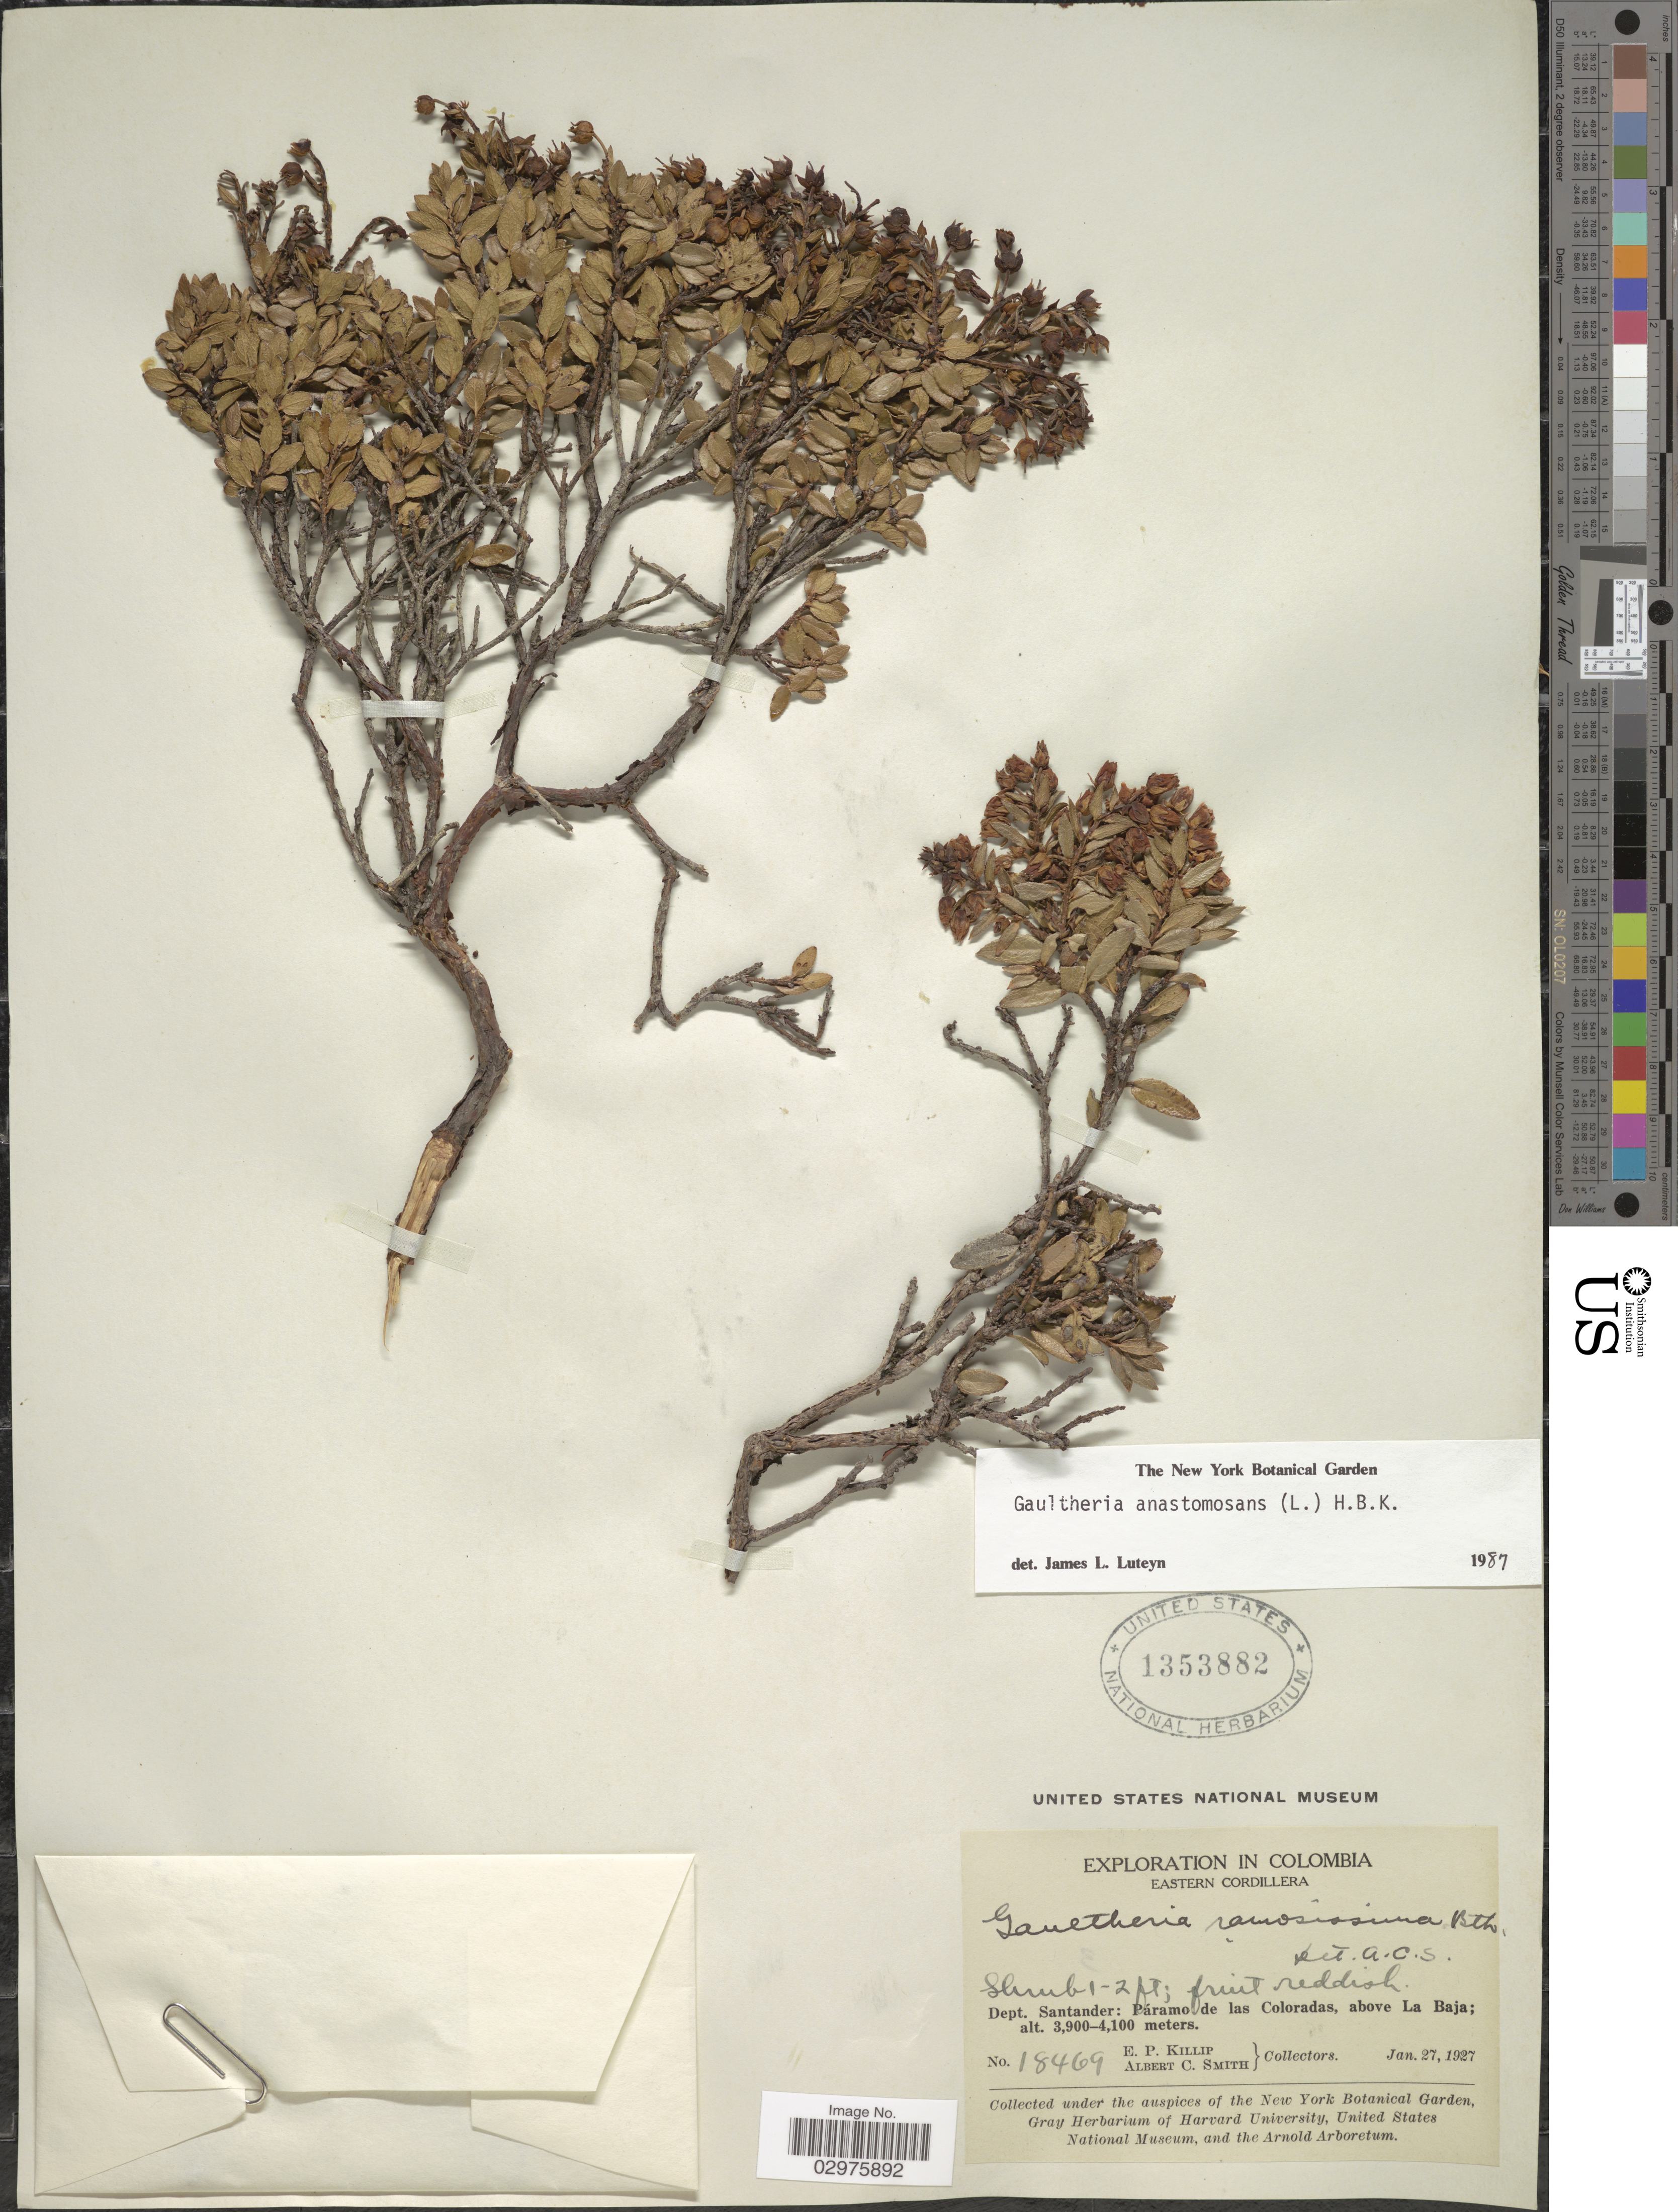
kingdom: Plantae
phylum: Tracheophyta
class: Magnoliopsida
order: Ericales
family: Ericaceae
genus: Gaultheria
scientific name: Gaultheria anastomosans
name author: (L. f.) Kunth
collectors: E. P. Killip & A. C. Smith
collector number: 18469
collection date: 1927-01-27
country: Colombia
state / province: Santander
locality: Eastern Cordillera. Dept. Santander: Páramo de las Coloradas, above La Baja.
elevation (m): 3900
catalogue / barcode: US 1353882